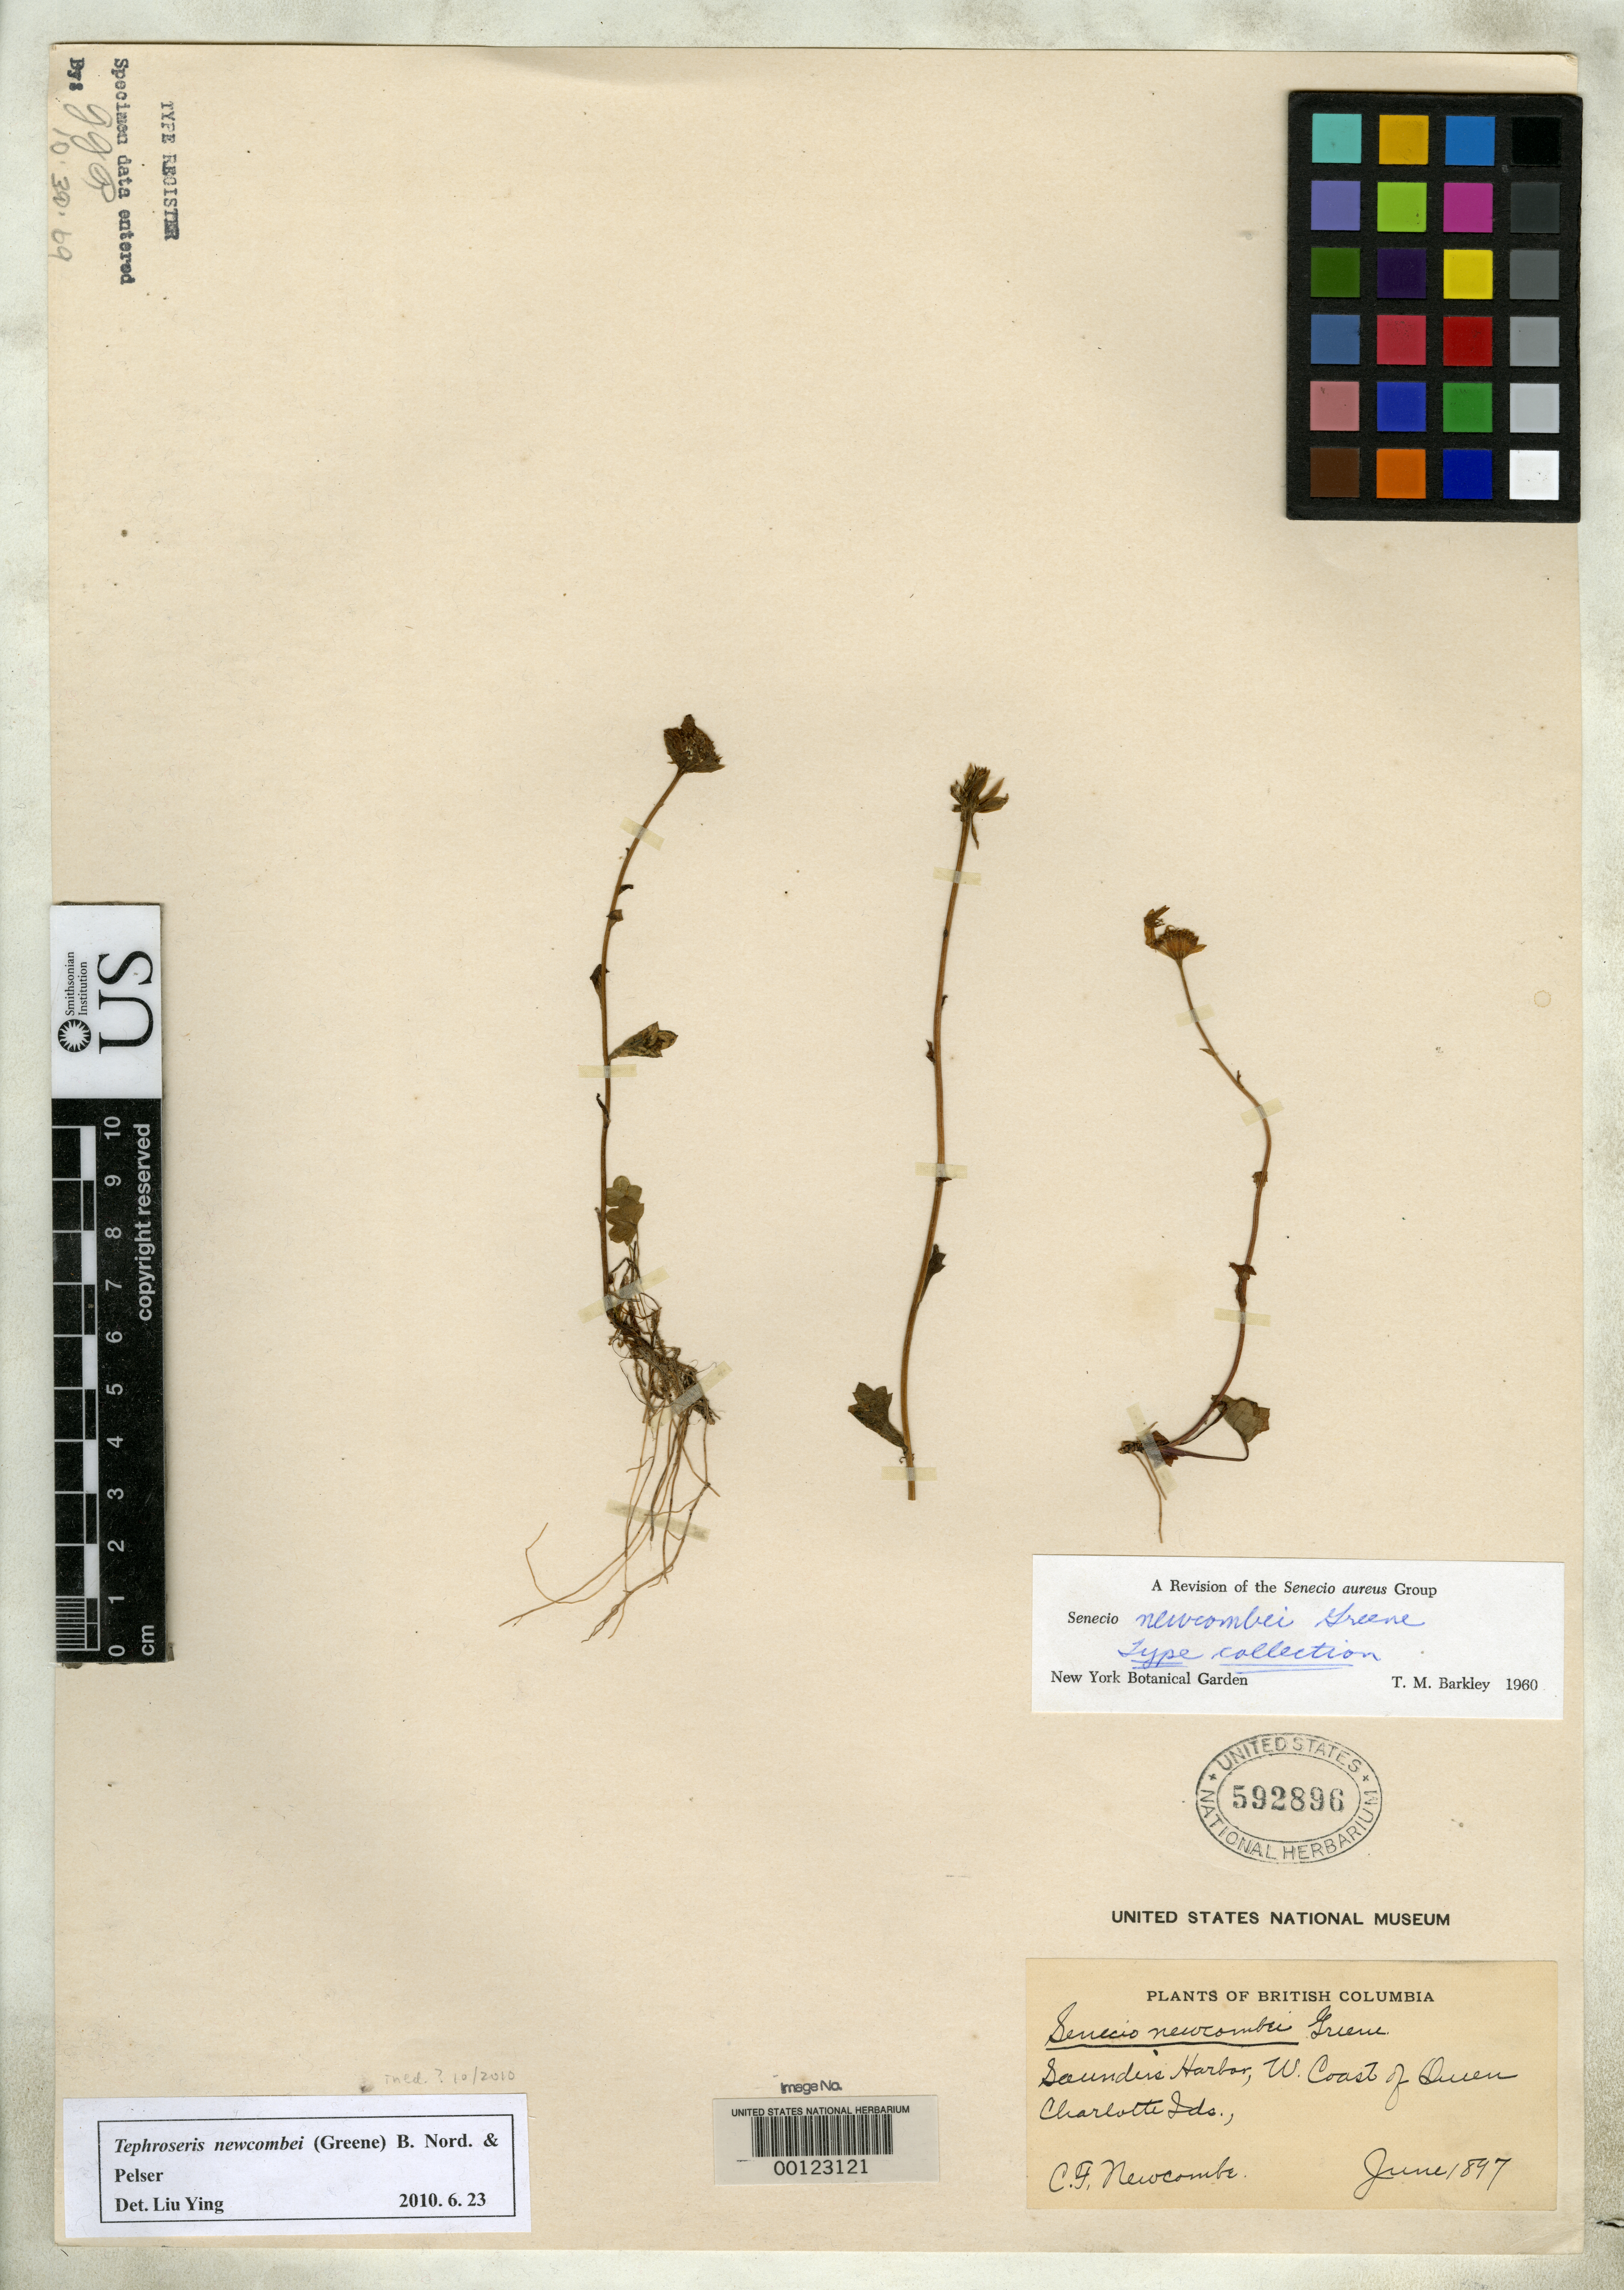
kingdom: Plantae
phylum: Tracheophyta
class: Magnoliopsida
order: Asterales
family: Asteraceae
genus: Senecio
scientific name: Senecio newcombei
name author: Greene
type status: Isotype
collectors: C. Newcombe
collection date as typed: Jun 1897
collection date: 1897-06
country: Canada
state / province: British Columbia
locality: Saunders Harbor. [Queen Charlotte Is.]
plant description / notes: Annotated by Liu Ying (2010) as "Tephroseris newcombei (Greene) B. Nord. & Pelser", apparently a comb. nov. ined.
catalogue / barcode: US 592896